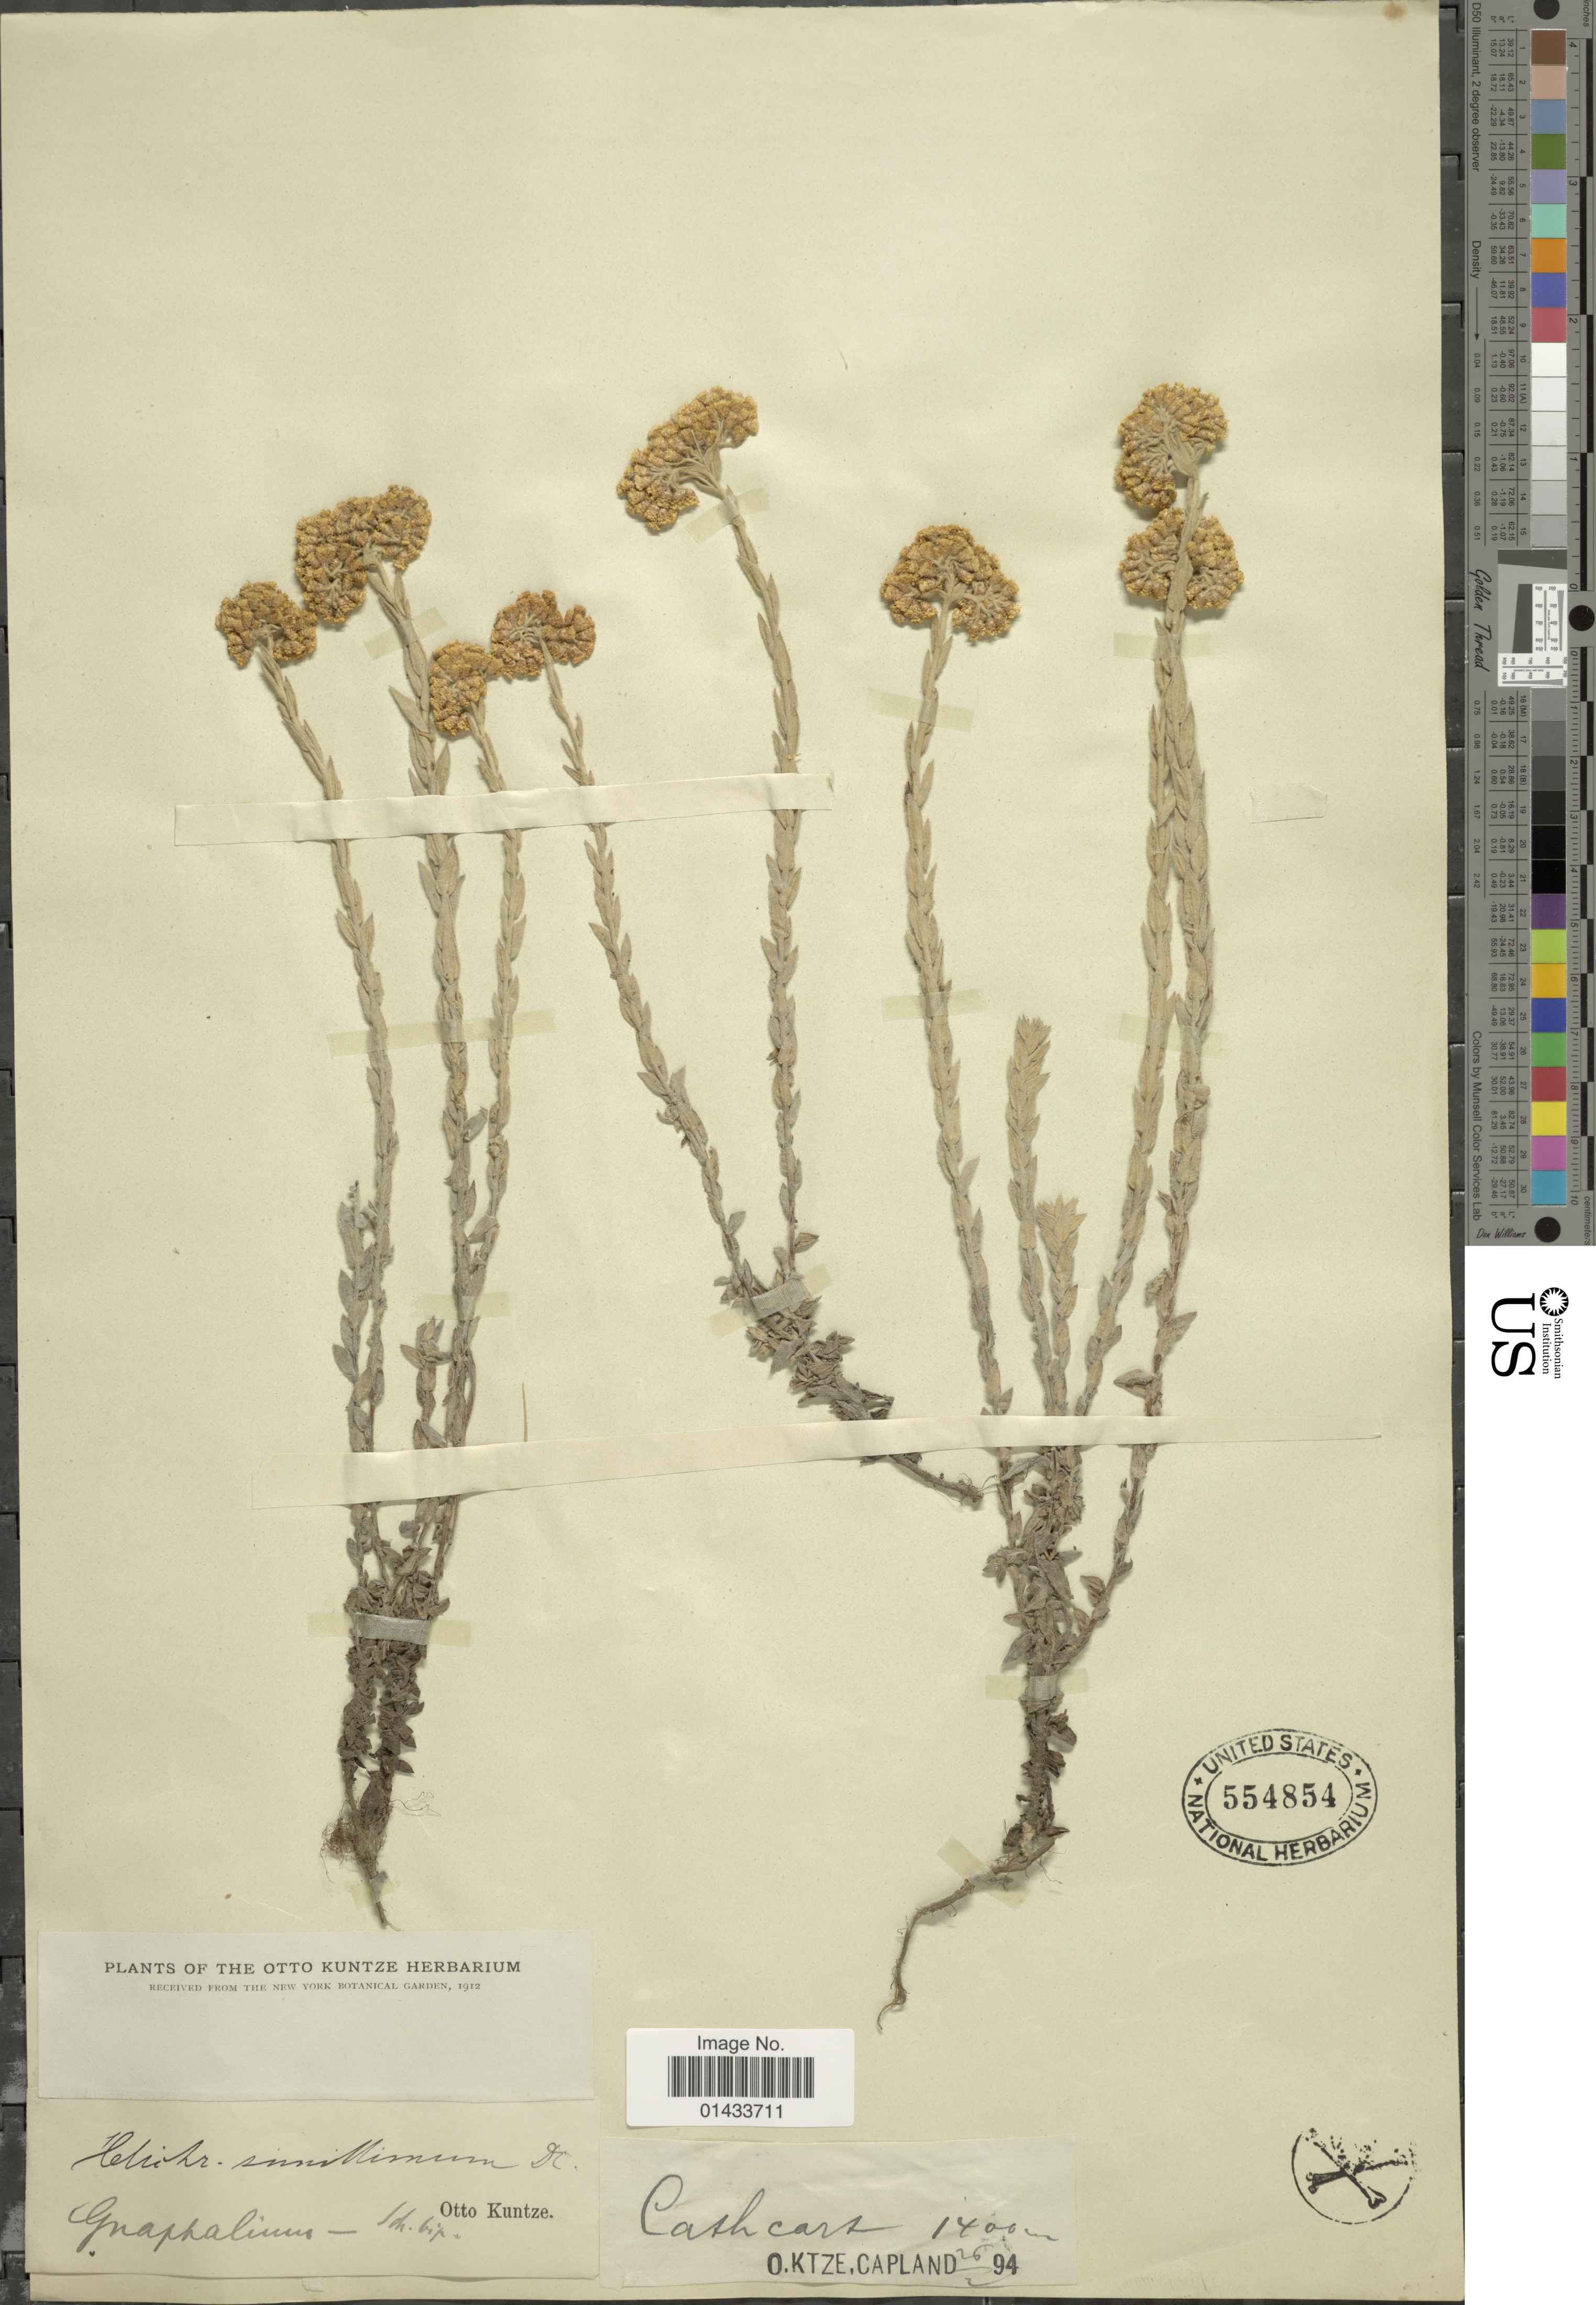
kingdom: Plantae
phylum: Tracheophyta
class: Magnoliopsida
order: Asterales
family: Asteraceae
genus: Helichrysum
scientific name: Helichrysum simillimum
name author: DC.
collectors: C.E.O. Kuntze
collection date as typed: Transcribed d/m/y: 25/2/94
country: South Africa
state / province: Eastern Cape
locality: Cathcart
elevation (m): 1400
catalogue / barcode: US 554854